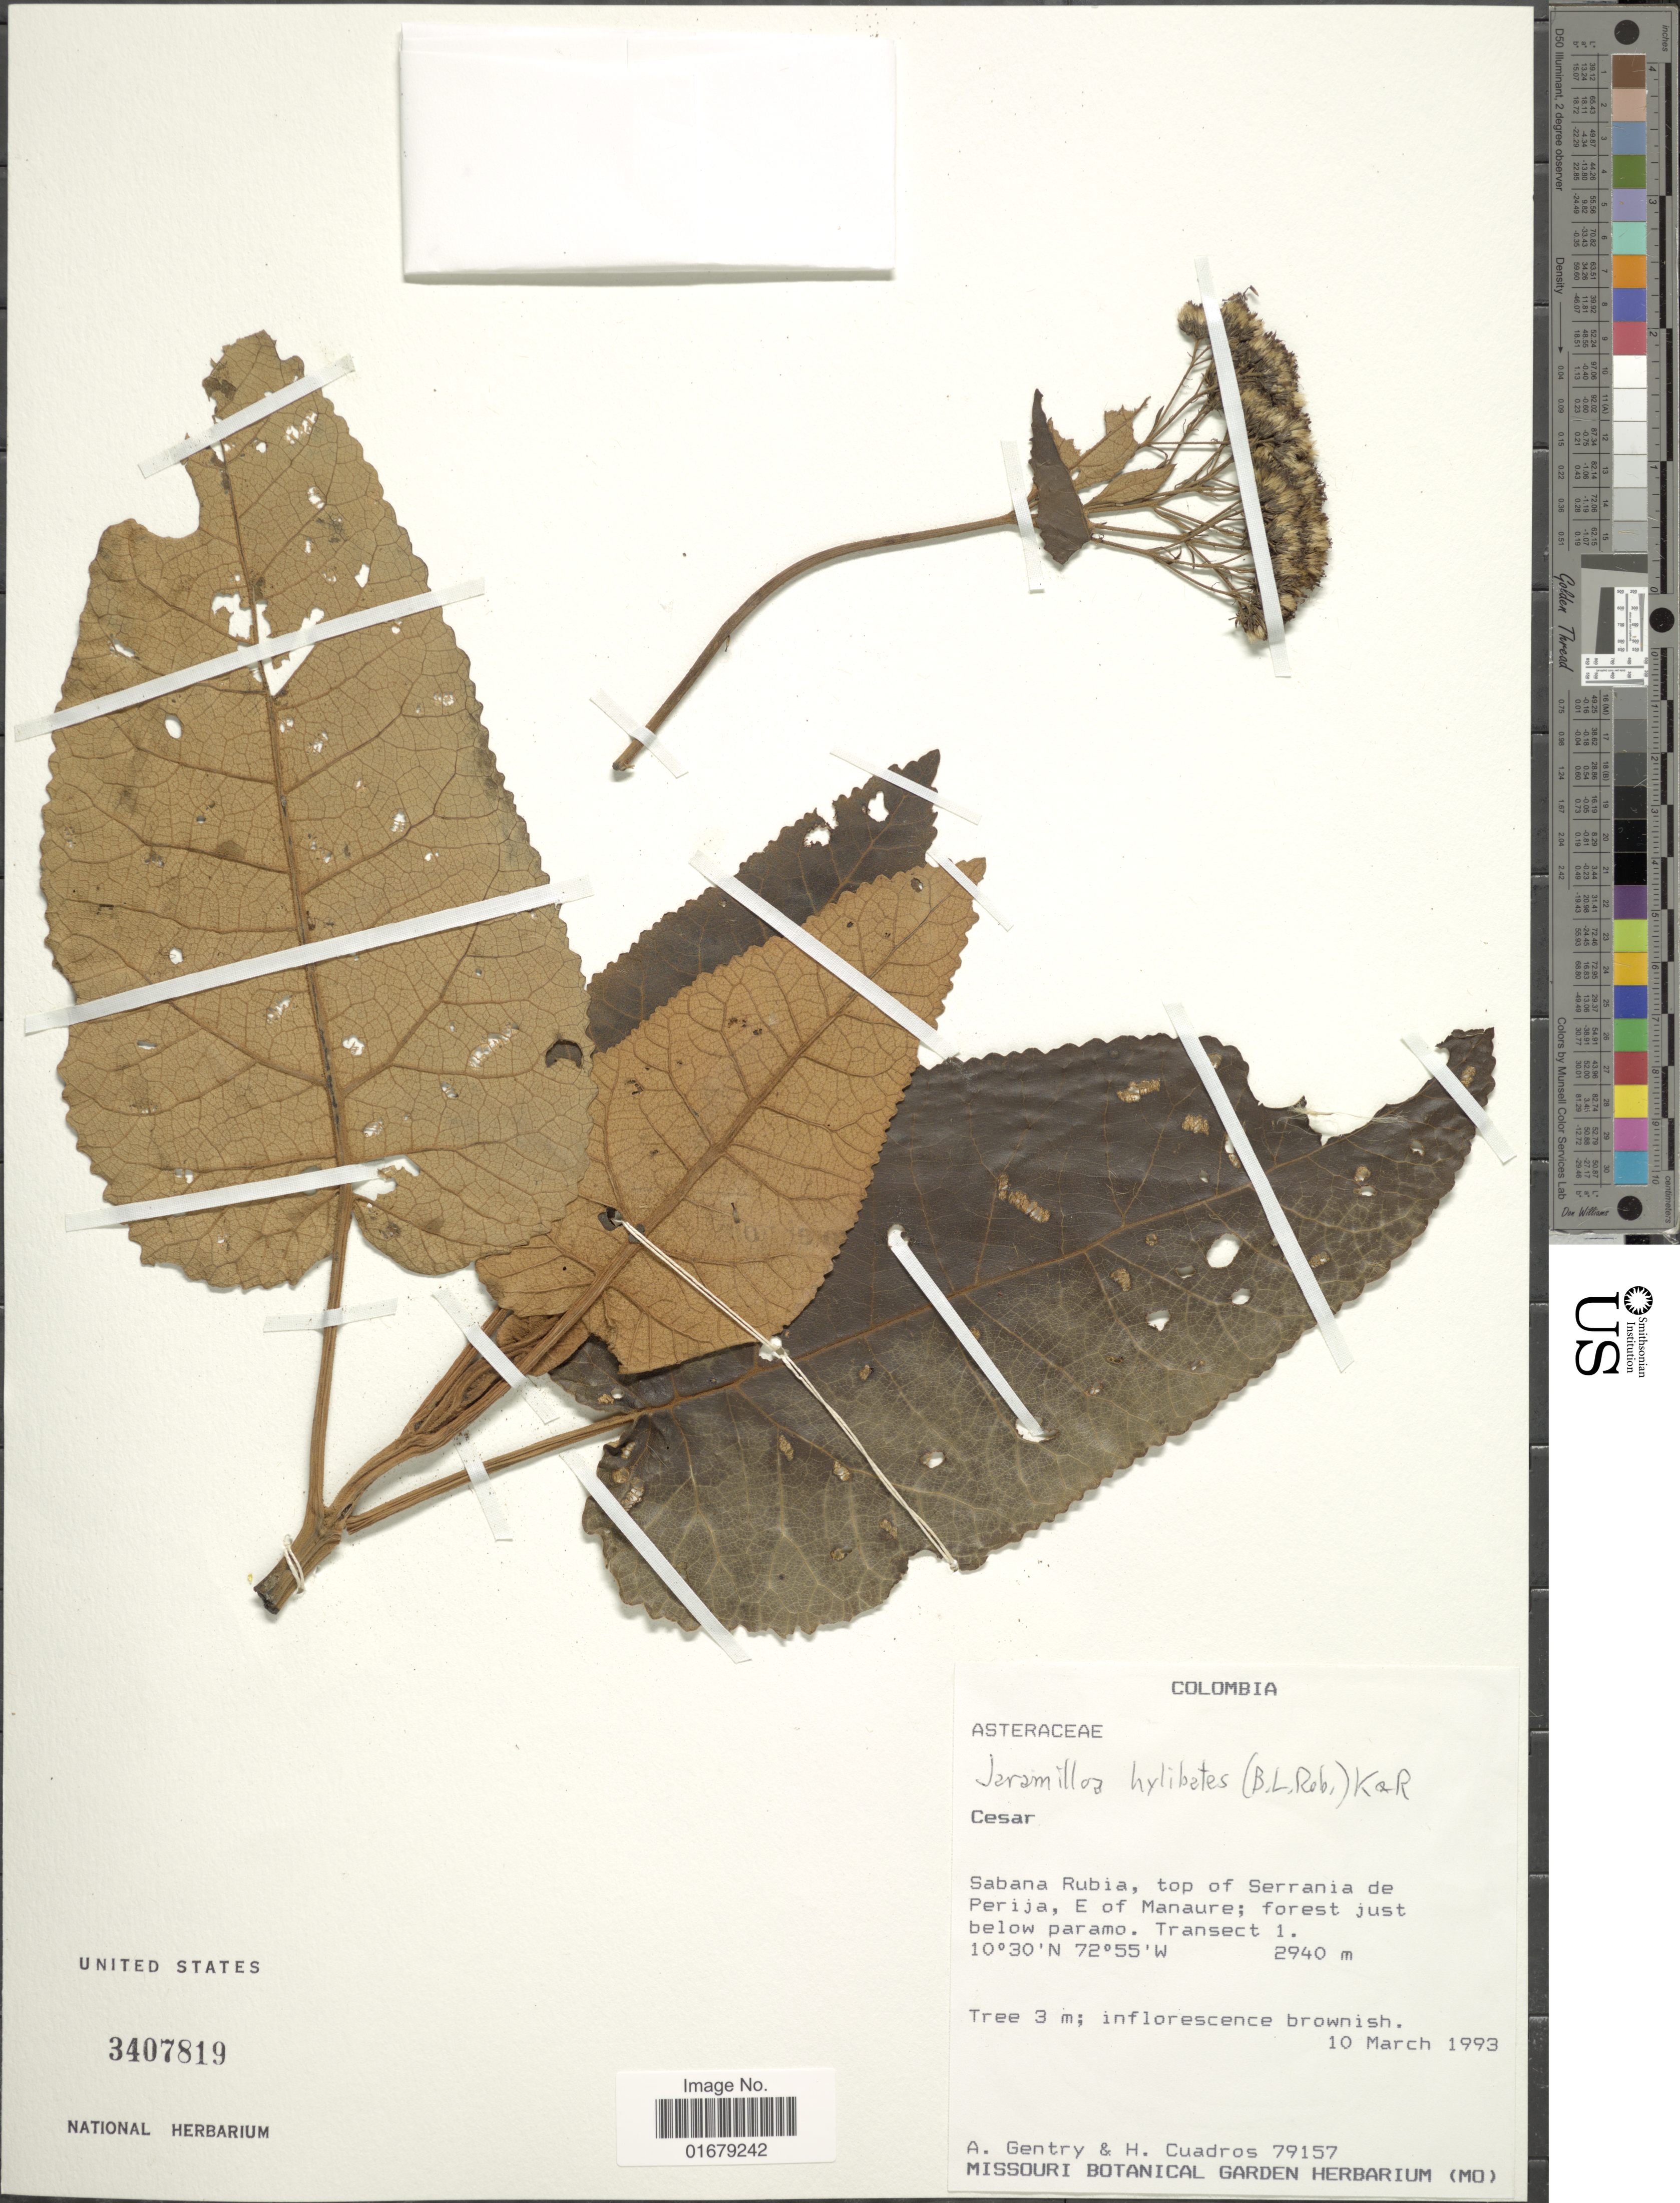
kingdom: Plantae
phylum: Tracheophyta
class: Magnoliopsida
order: Asterales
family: Asteraceae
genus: Jaramilloa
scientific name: Jaramilloa hylibates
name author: (B.L. Rob.) R.M. King & H. Rob.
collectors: A. H. Gentry & H. Cuadros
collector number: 79157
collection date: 1993-03-10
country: Colombia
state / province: Cesar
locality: Sabana Rubia, top of Serrania de Perija, E of Manaur; forest just below paramo.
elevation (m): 2940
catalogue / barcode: US 3107819